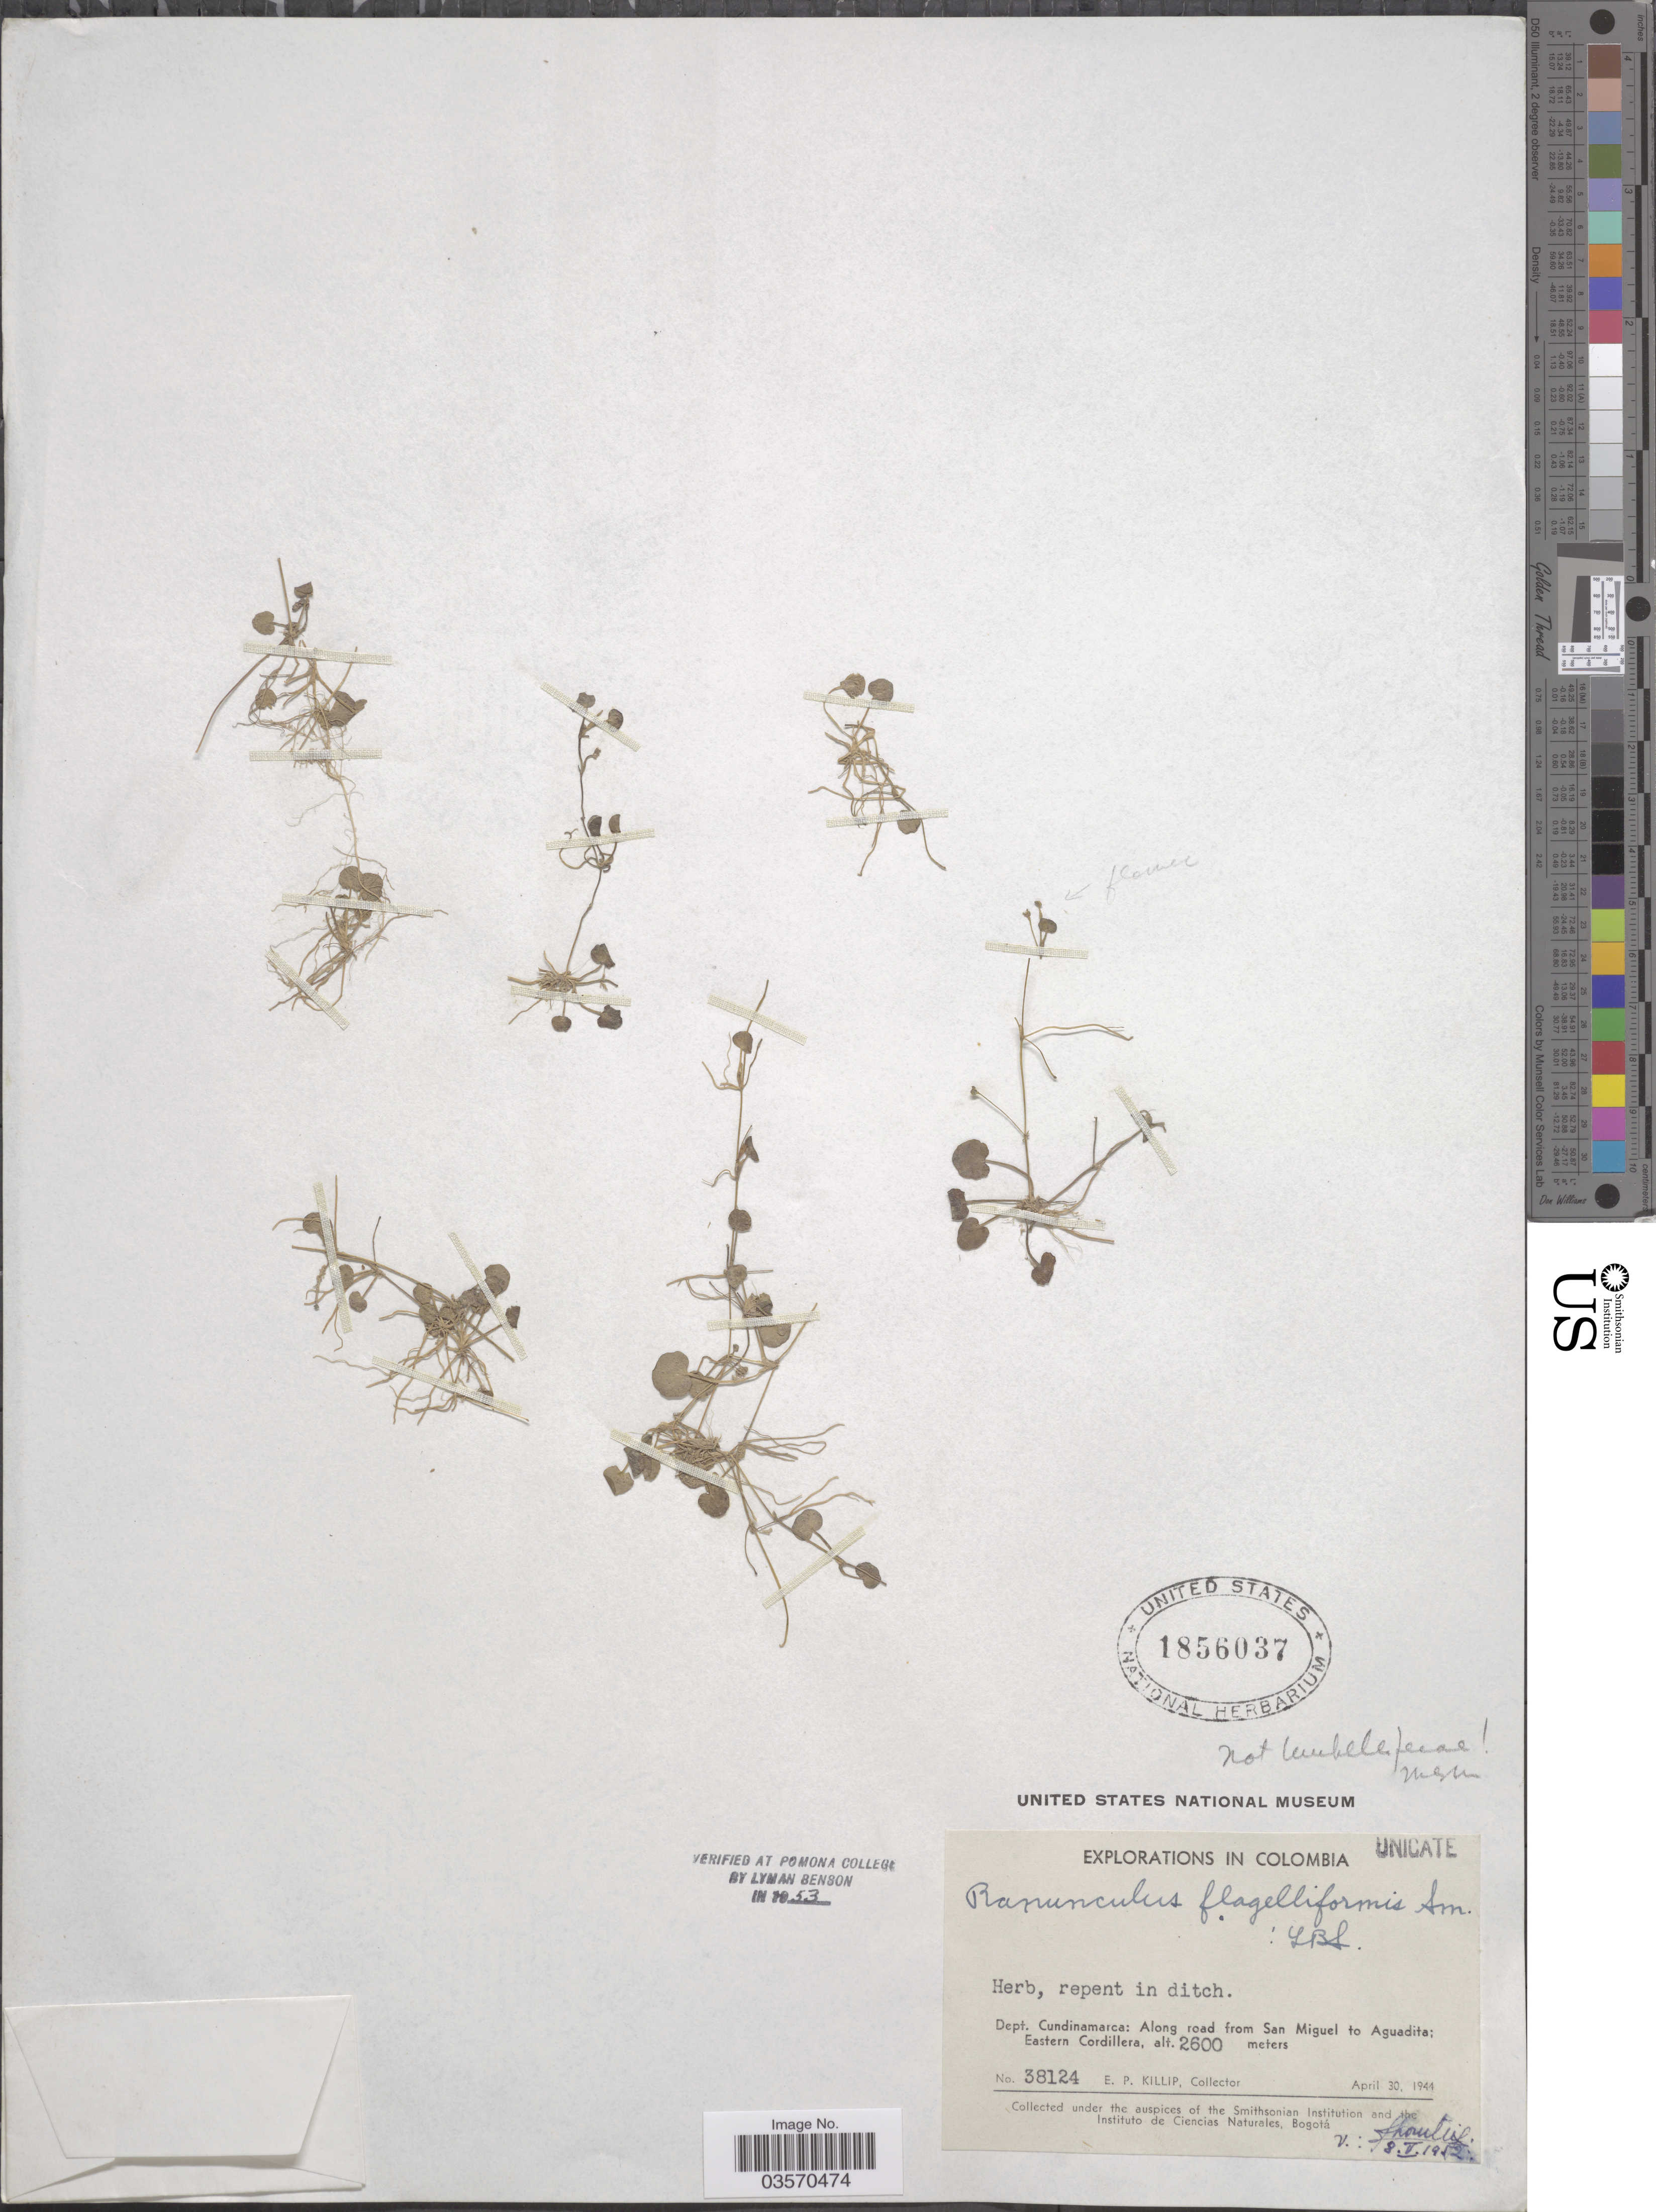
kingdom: Plantae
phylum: Tracheophyta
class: Magnoliopsida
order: Ranunculales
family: Ranunculaceae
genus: Ranunculus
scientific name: Ranunculus flagelliformis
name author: Sm.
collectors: E. P. Killip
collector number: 38124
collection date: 1944-04-30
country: Colombia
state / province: Cundinamarca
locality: Dept. Cundinamarca: Along road from San Miguel to Aguadita; Eastern Cordillera.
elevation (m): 2600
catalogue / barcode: US 1856037